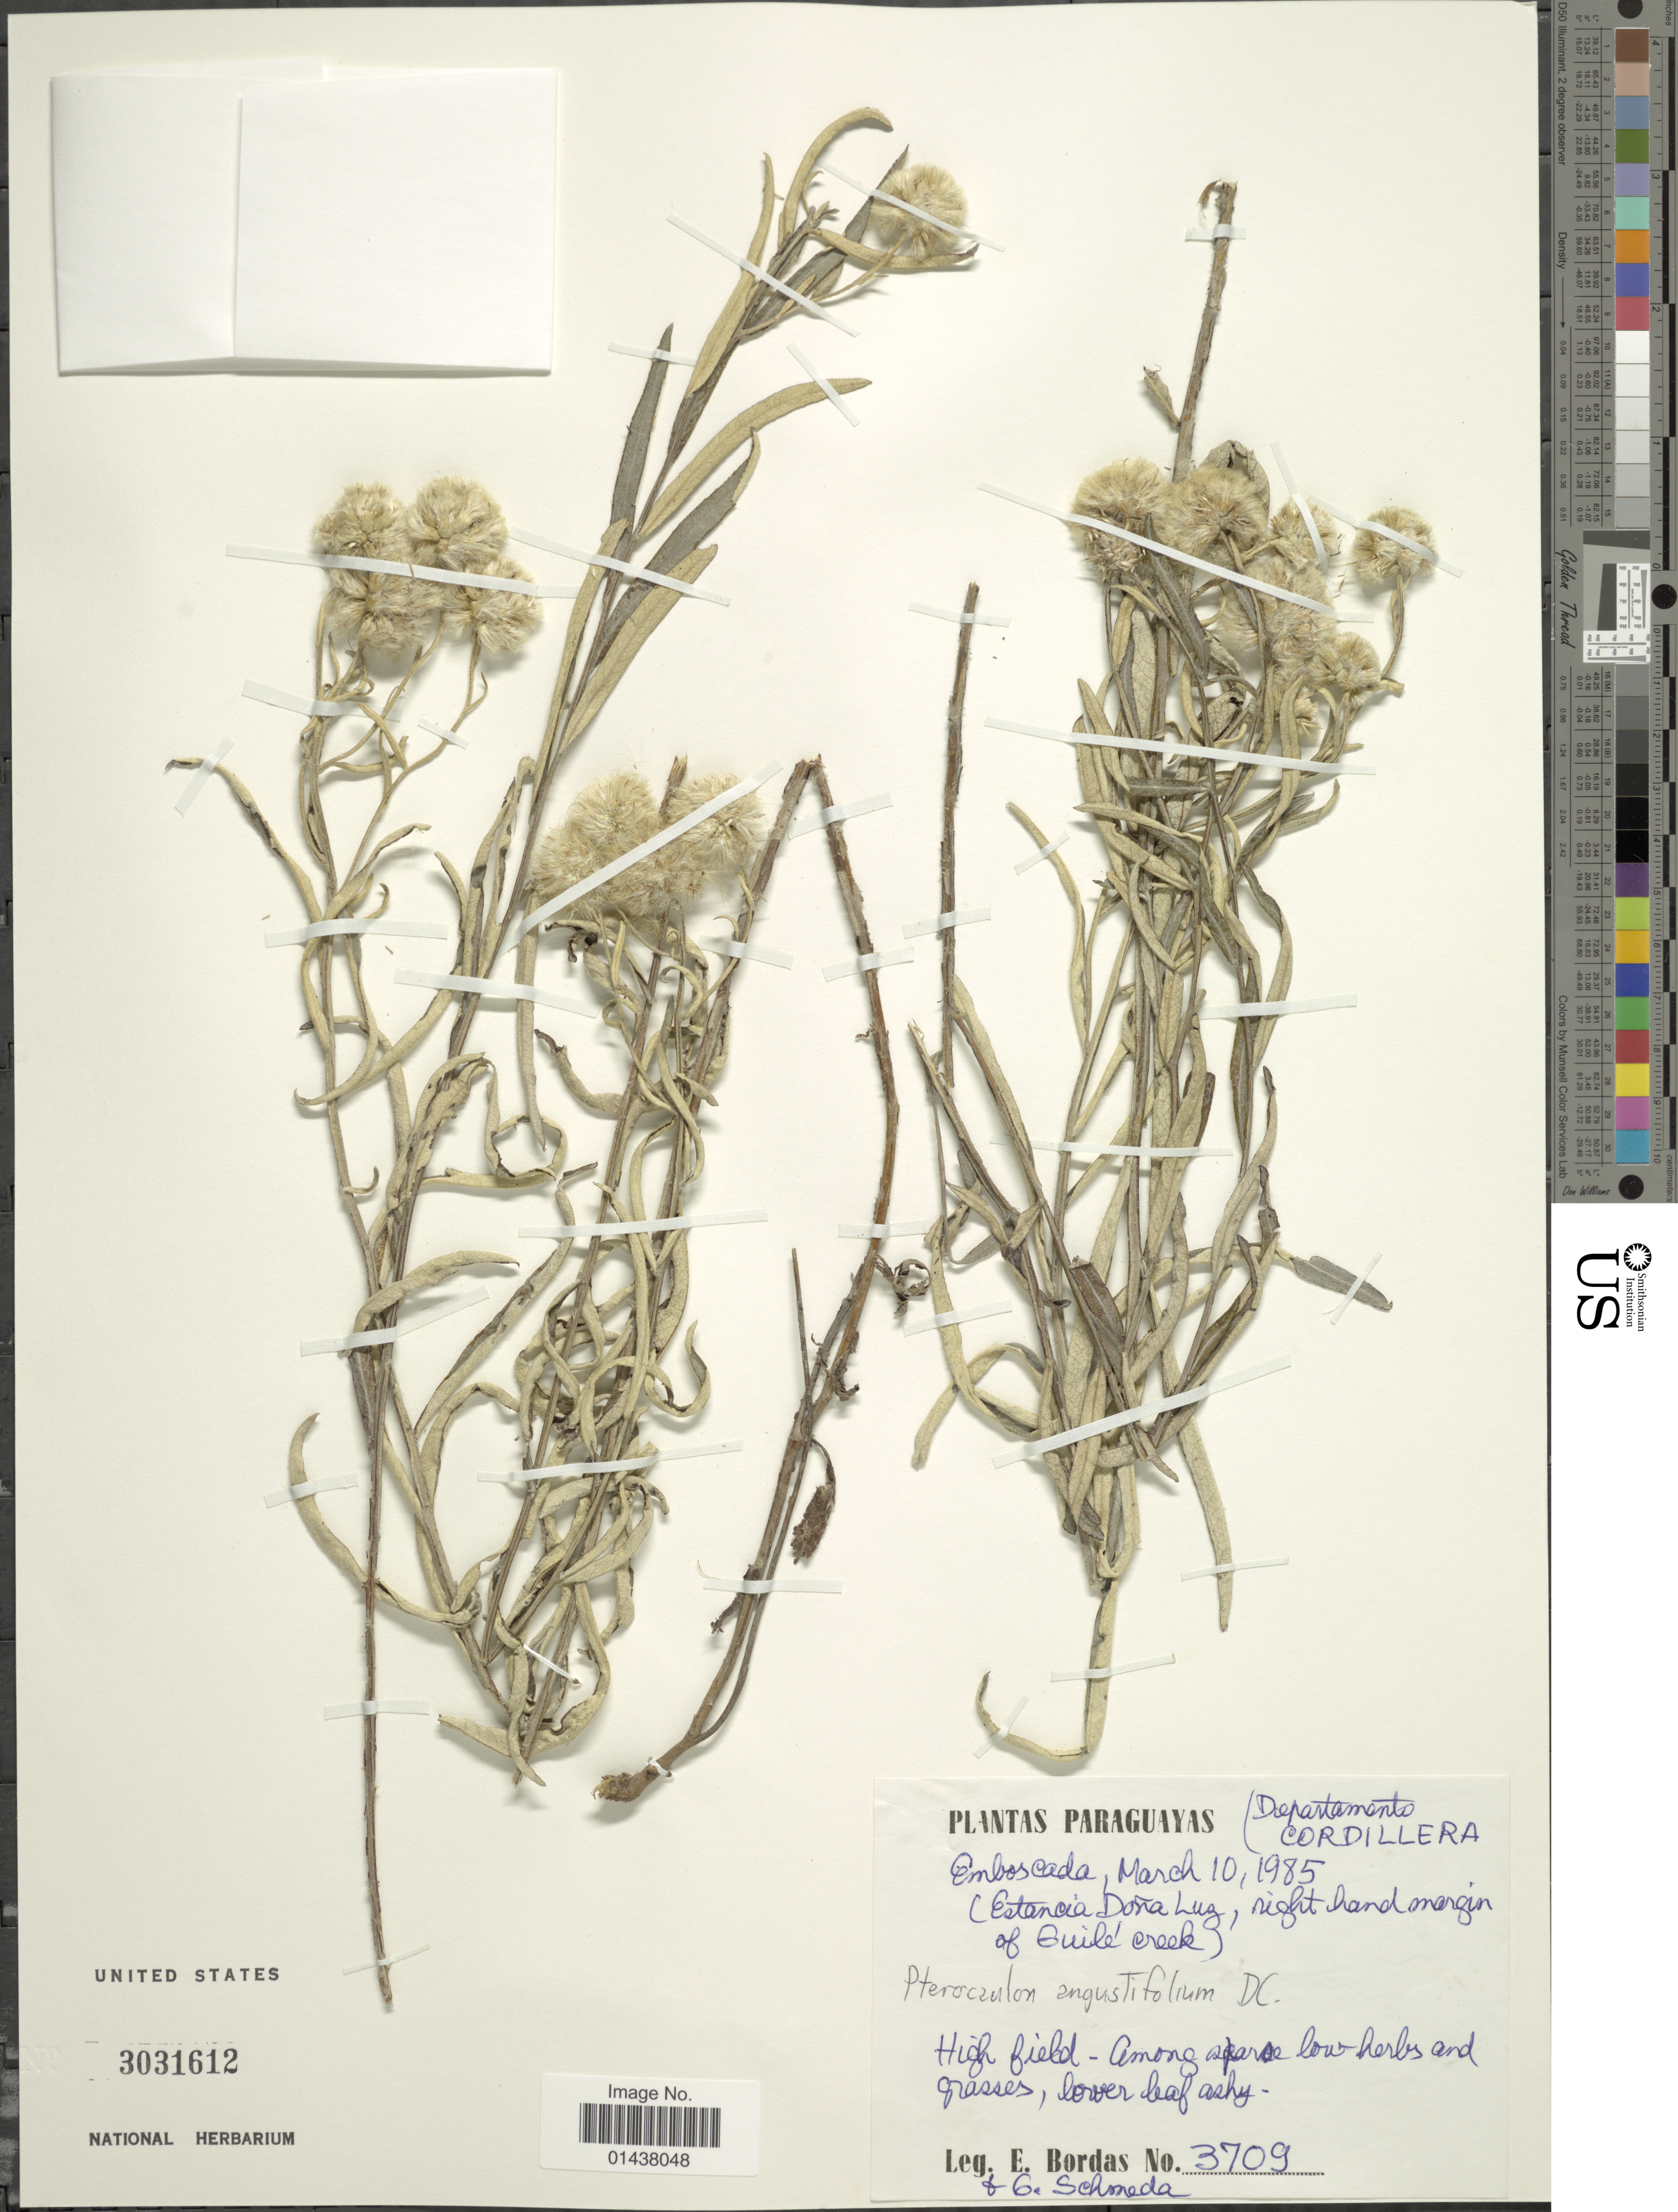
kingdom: Plantae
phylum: Tracheophyta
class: Magnoliopsida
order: Asterales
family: Asteraceae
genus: Pterocaulon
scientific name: Pterocaulon angustifolium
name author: DC.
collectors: E. Bordas & G. Schmeda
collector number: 3709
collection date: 1985-03-10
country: Paraguay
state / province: Cordillera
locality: Emboscada, (Estancia Dona Luz, right hand margin of Guile Creek).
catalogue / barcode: US 3031612